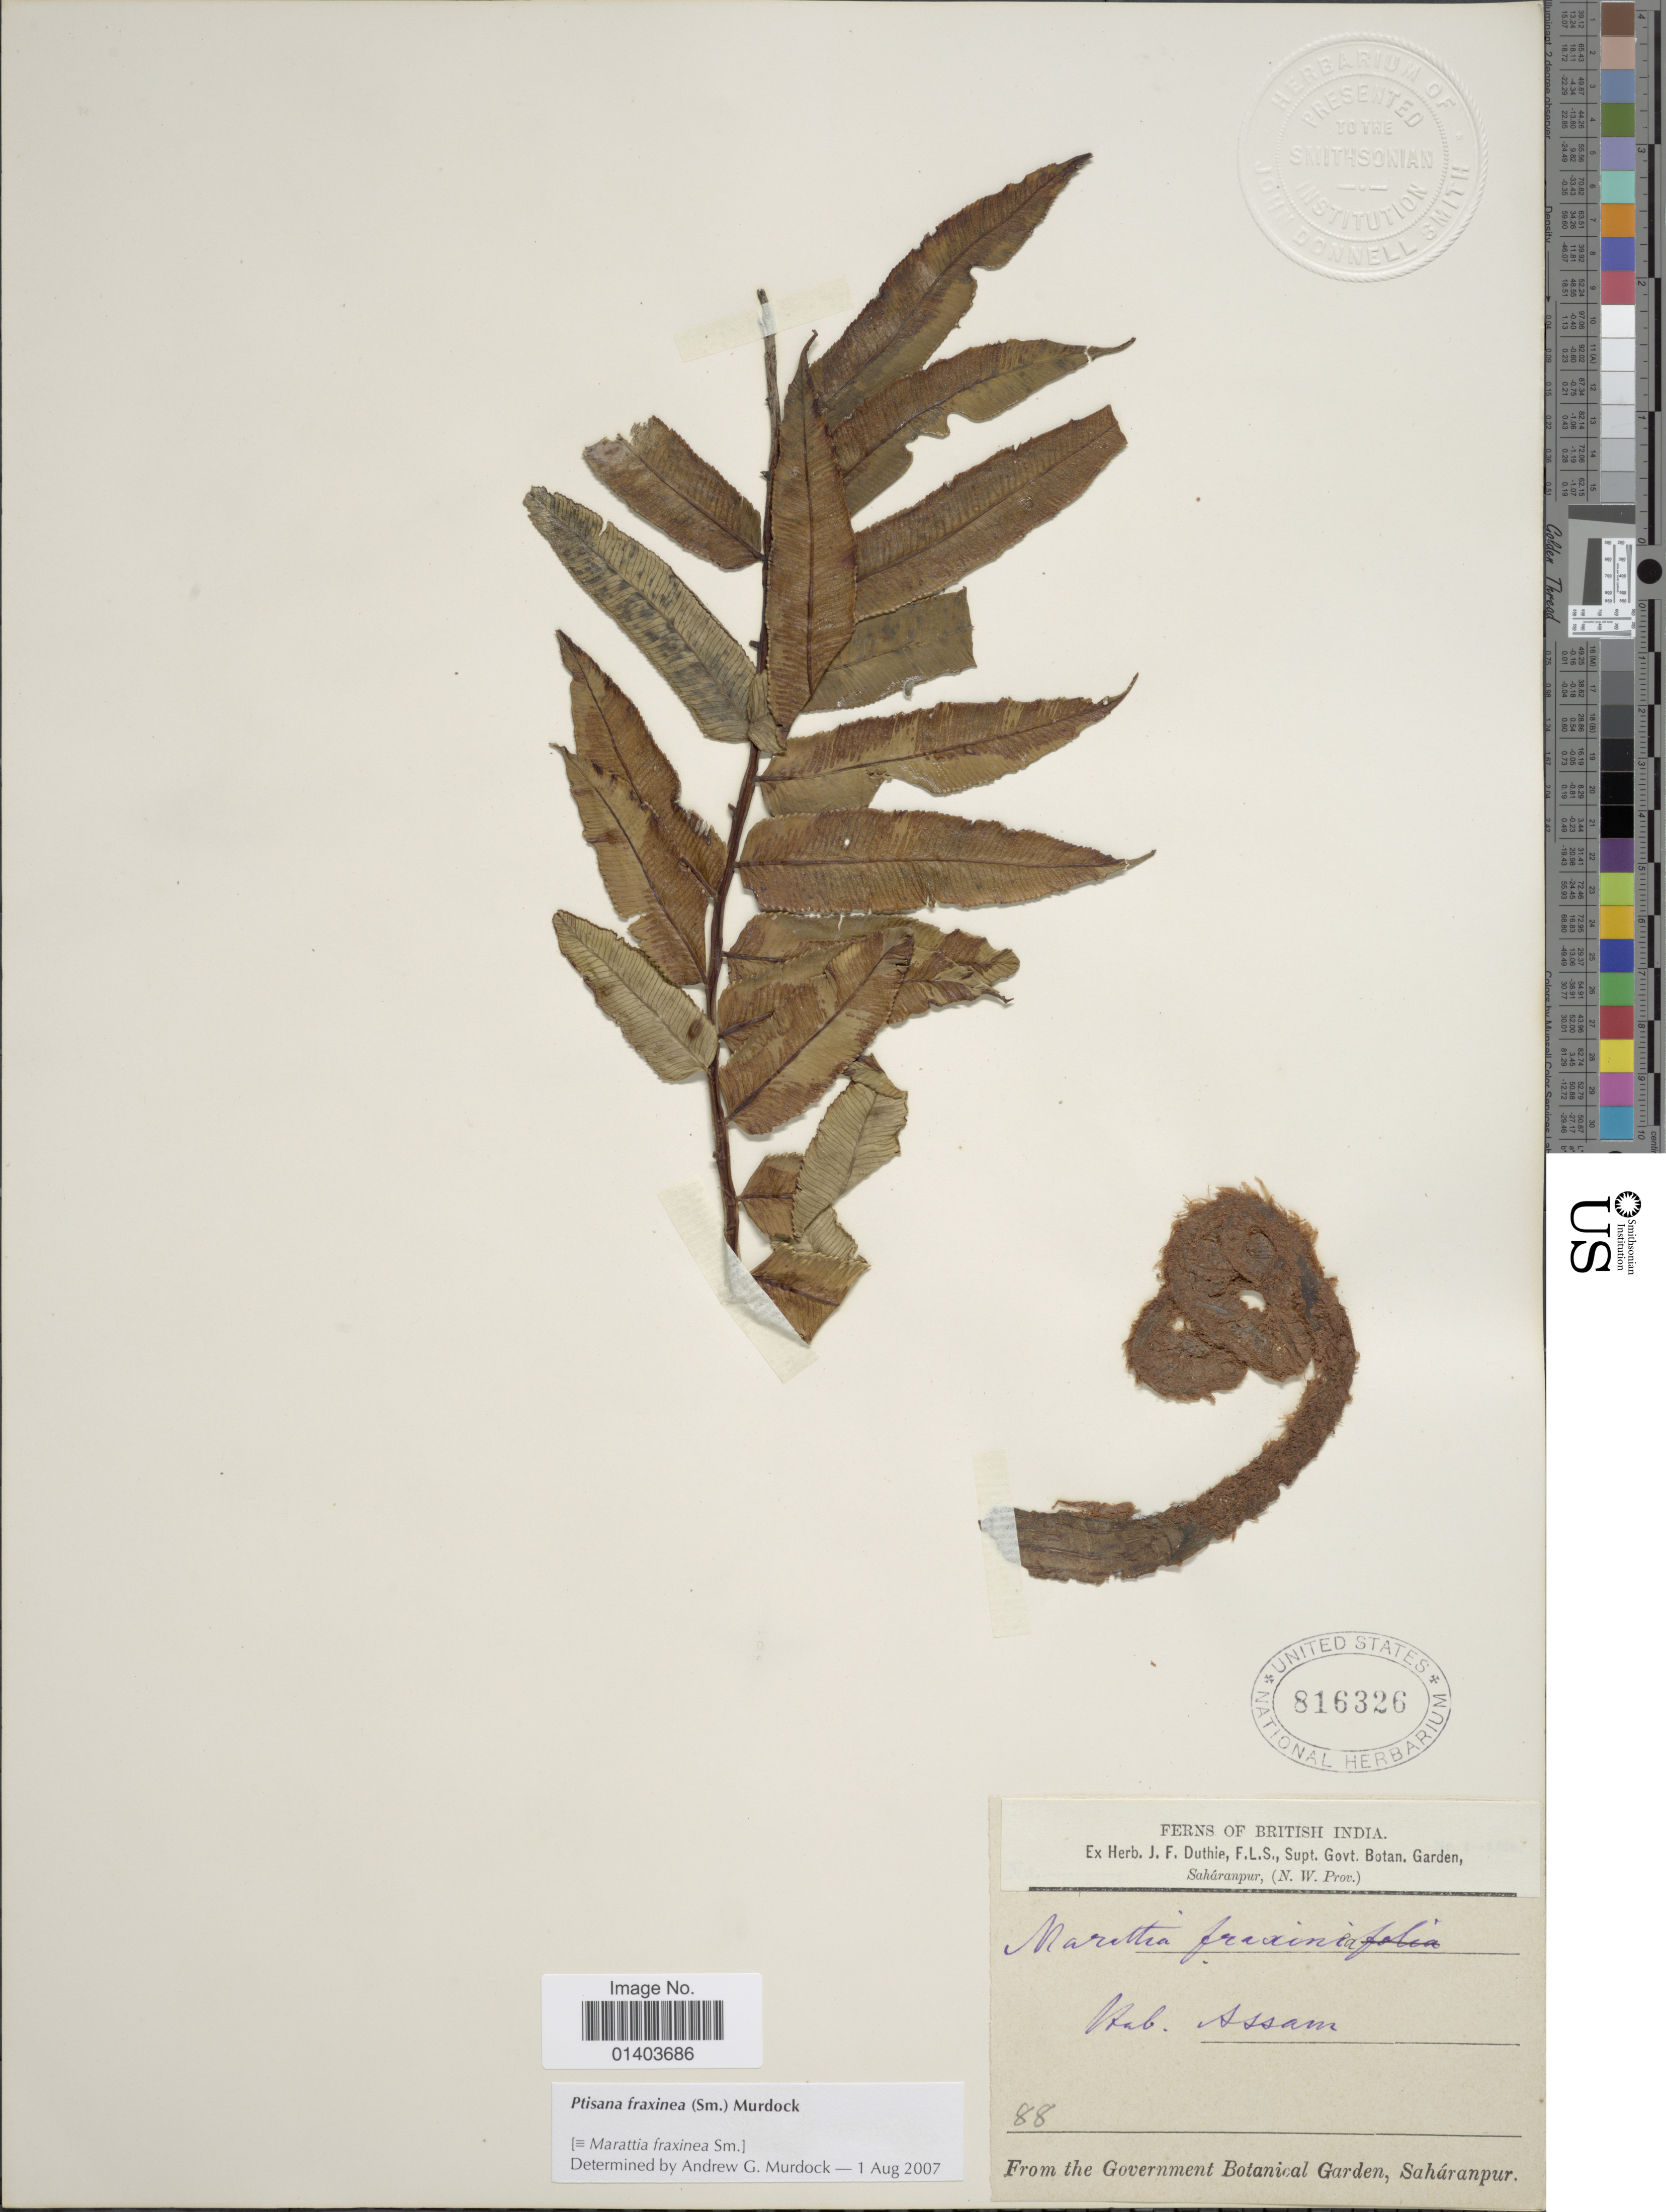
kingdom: Plantae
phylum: Tracheophyta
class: Polypodiopsida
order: Marattiales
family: Marattiaceae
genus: Ptisana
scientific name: Ptisana fraxinea var. fraxinea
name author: (Sm.) Murdock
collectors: ex herb. J. F. Duthie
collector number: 88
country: India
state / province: Assam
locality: British India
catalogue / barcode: US 816326